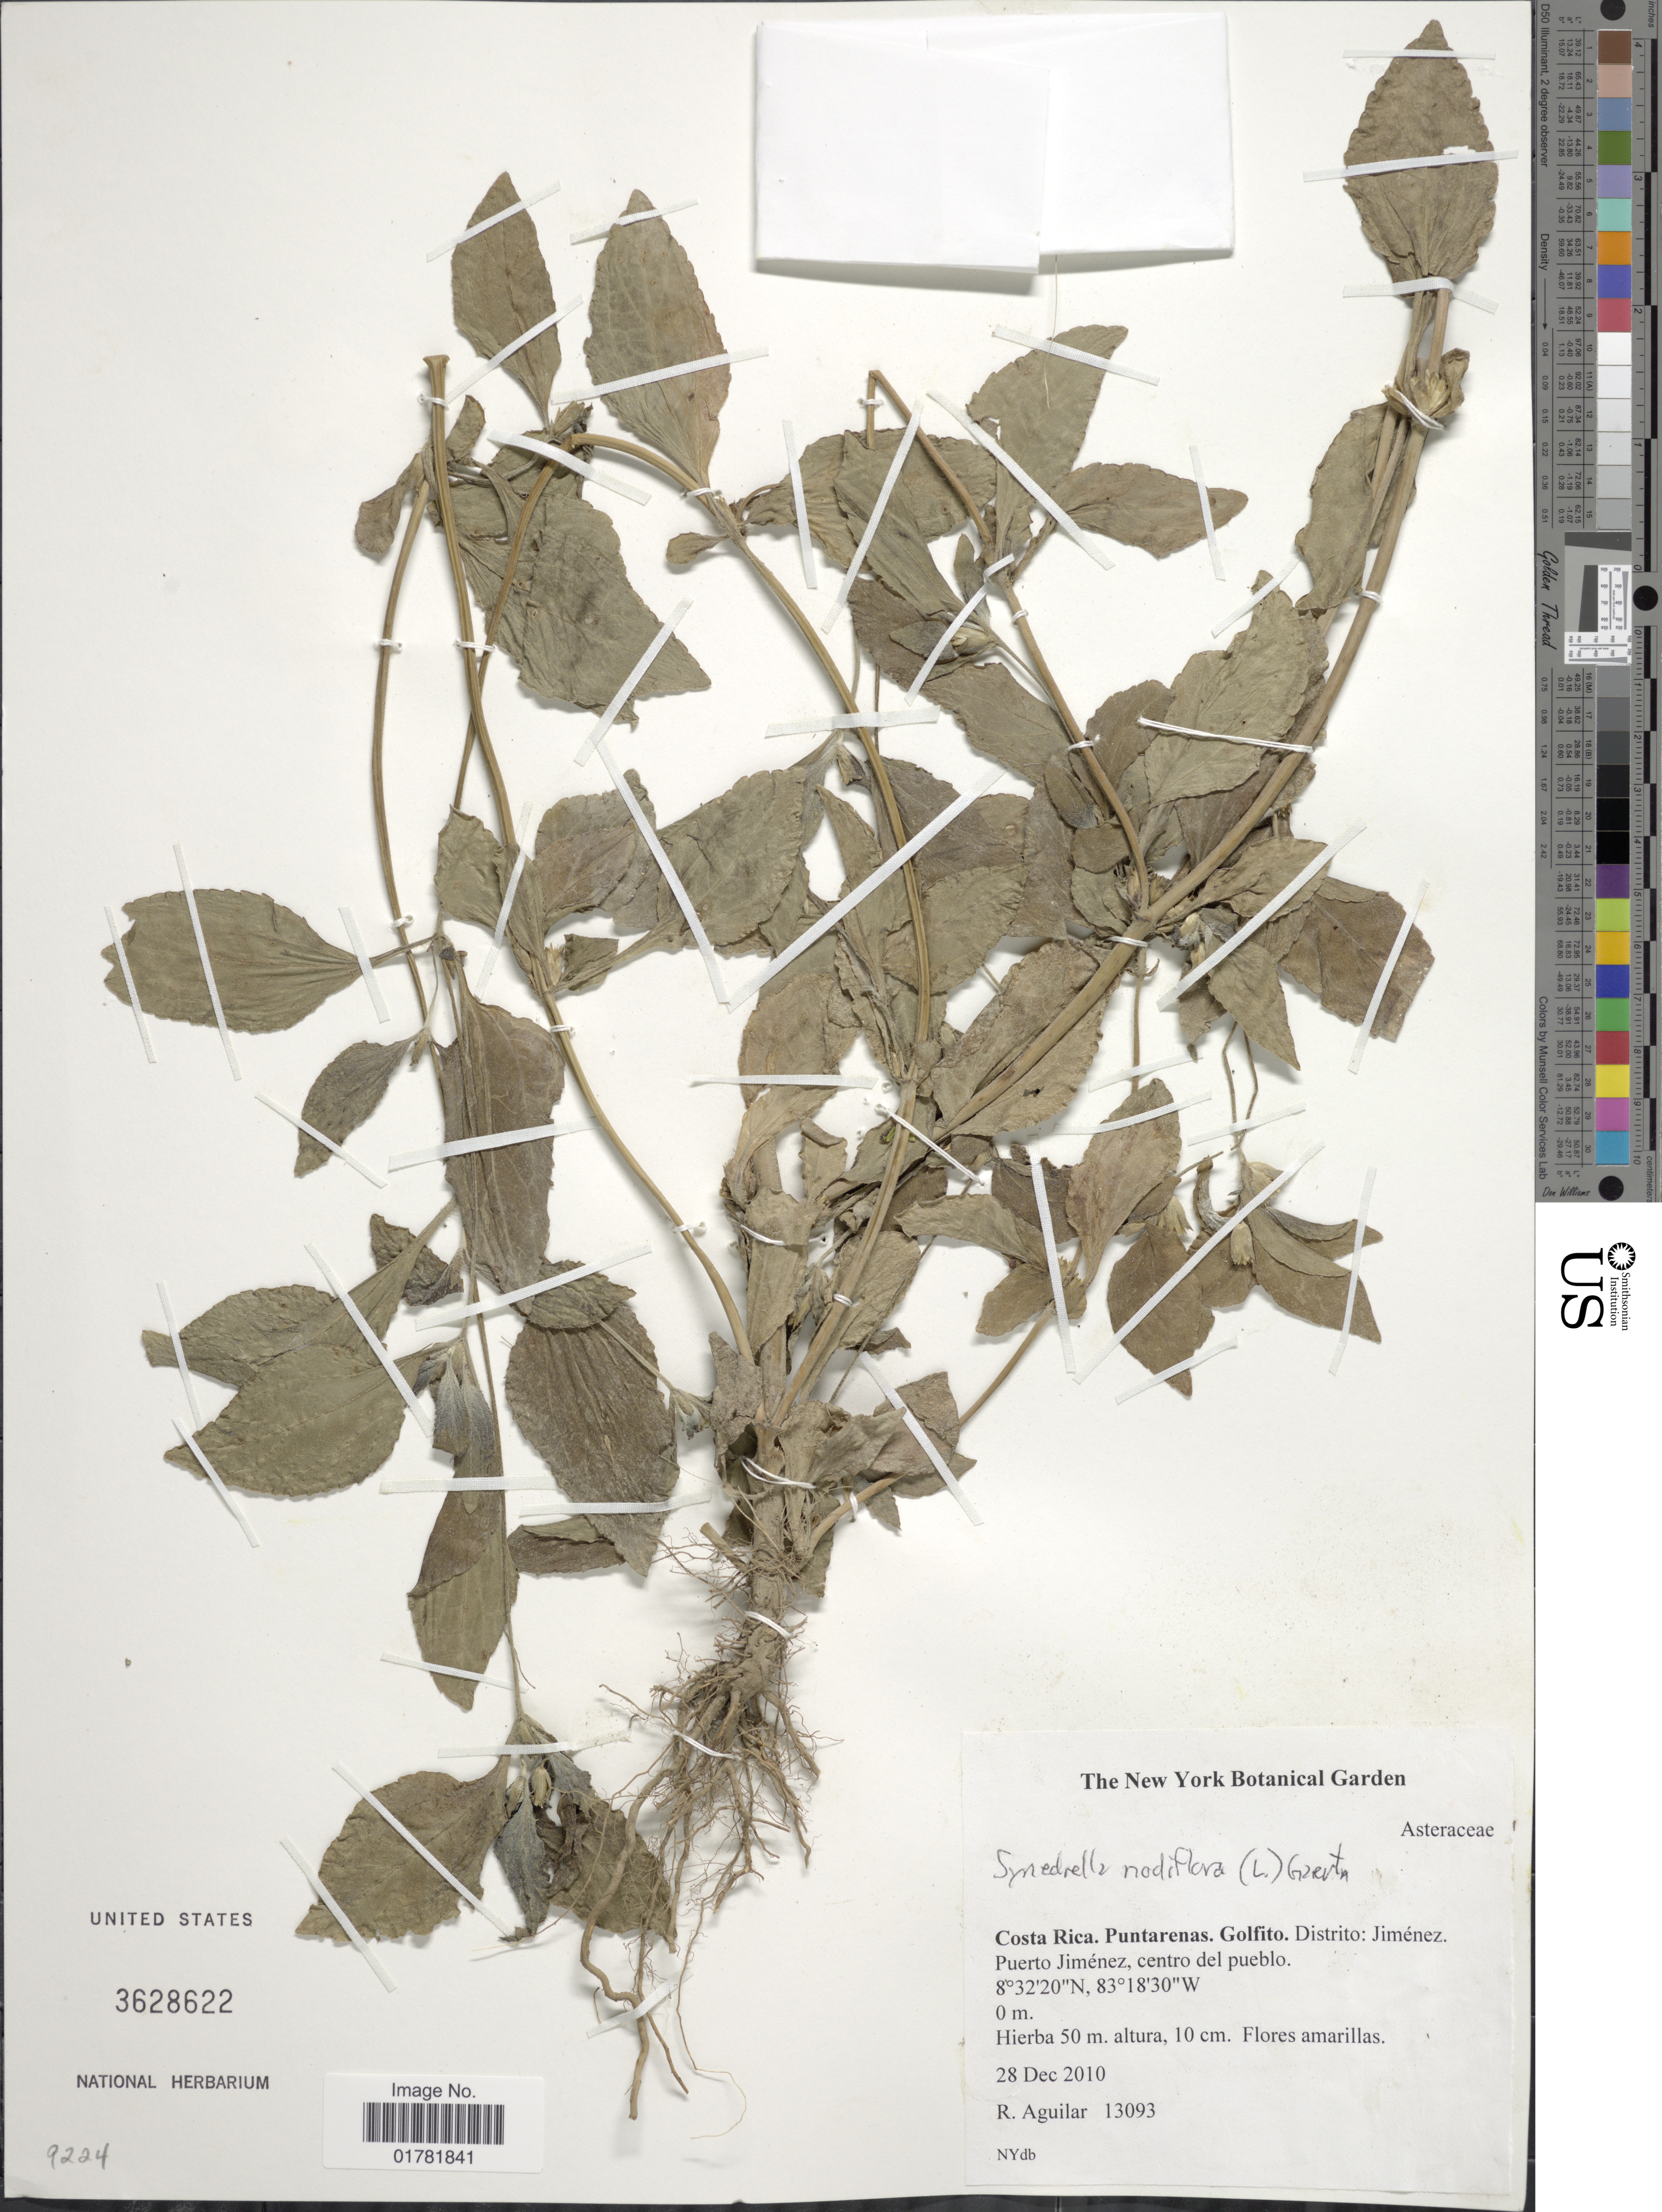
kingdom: Plantae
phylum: Tracheophyta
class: Magnoliopsida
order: Asterales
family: Asteraceae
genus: Synedrella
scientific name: Synedrella nodiflora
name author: (L.) Gaertn.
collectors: R. Aguilar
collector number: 13093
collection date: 2010-12-28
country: Costa Rica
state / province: Puntarenas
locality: Go;fito. Distrito: Jiménez Puerto Jiménez, centro del pueblo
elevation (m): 0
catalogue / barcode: US 3628622